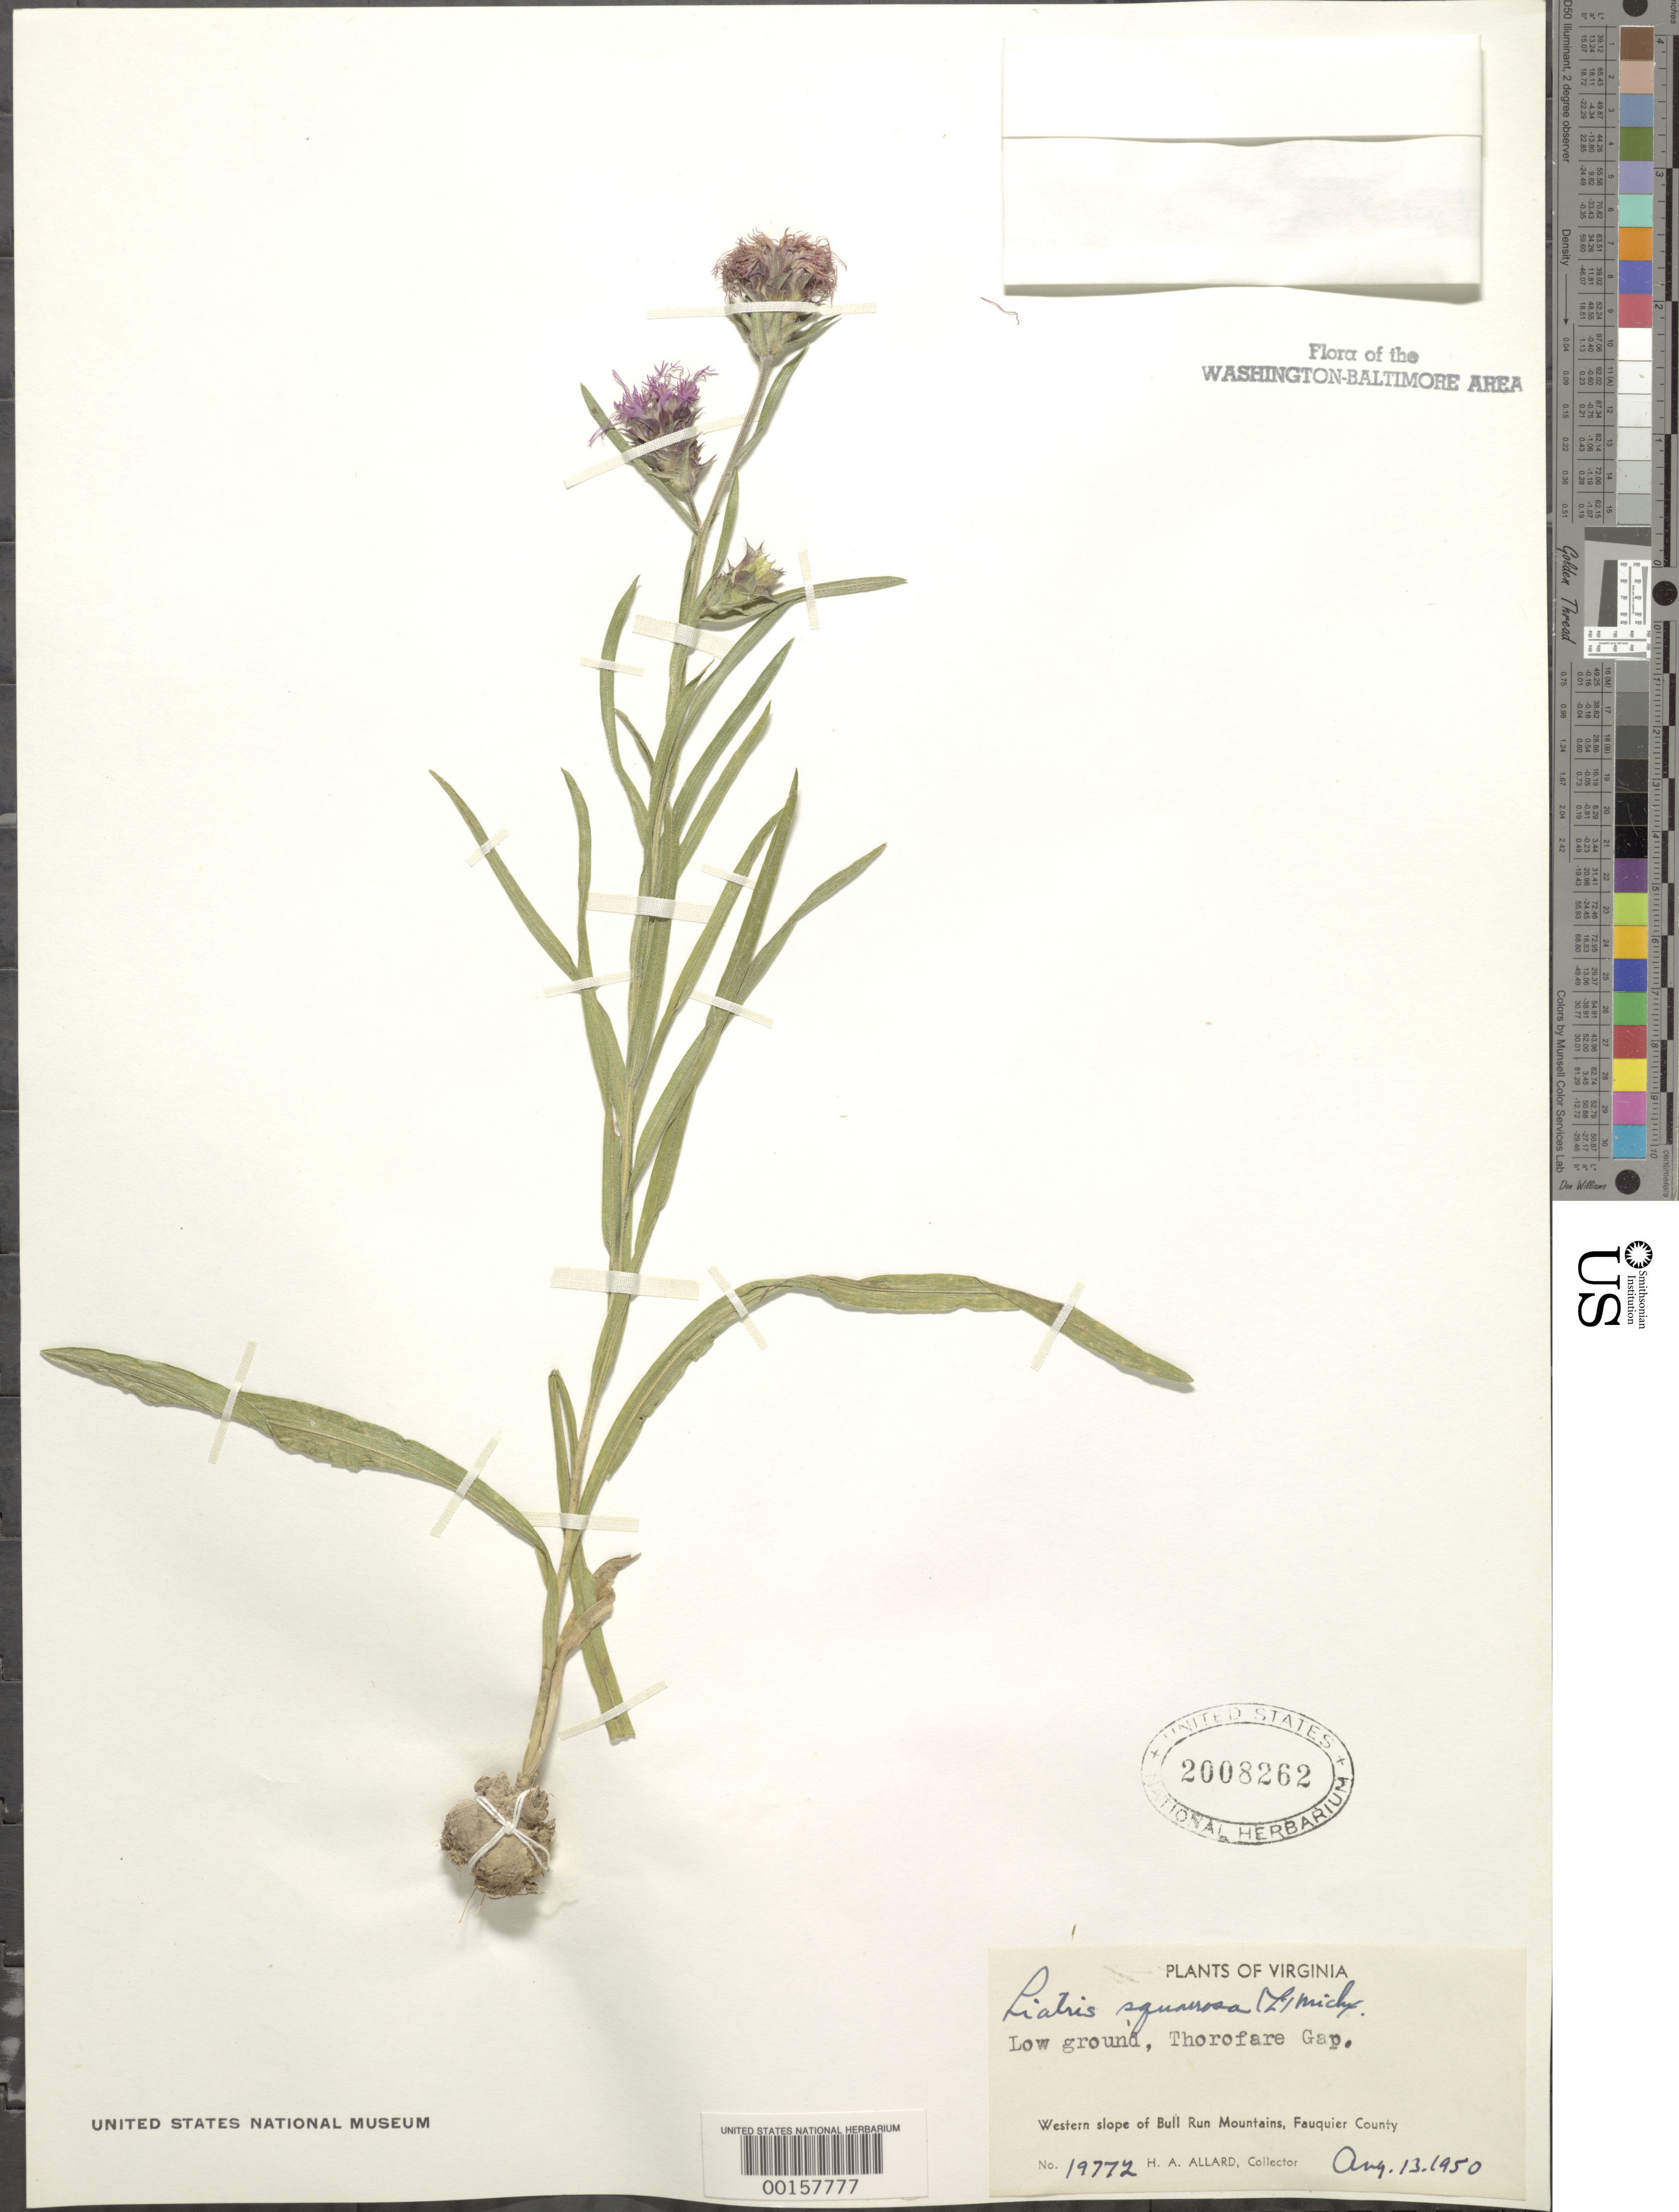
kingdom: Plantae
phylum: Tracheophyta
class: Magnoliopsida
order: Asterales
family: Asteraceae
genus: Liatris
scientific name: Liatris squarrosa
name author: (L.) Michx.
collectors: H. A. Allard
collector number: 19772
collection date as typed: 13 Aug 1950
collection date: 1950-08-13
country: United States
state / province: Virginia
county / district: Fauquier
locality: Thorofare Gap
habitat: Low ground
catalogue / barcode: US 2008262